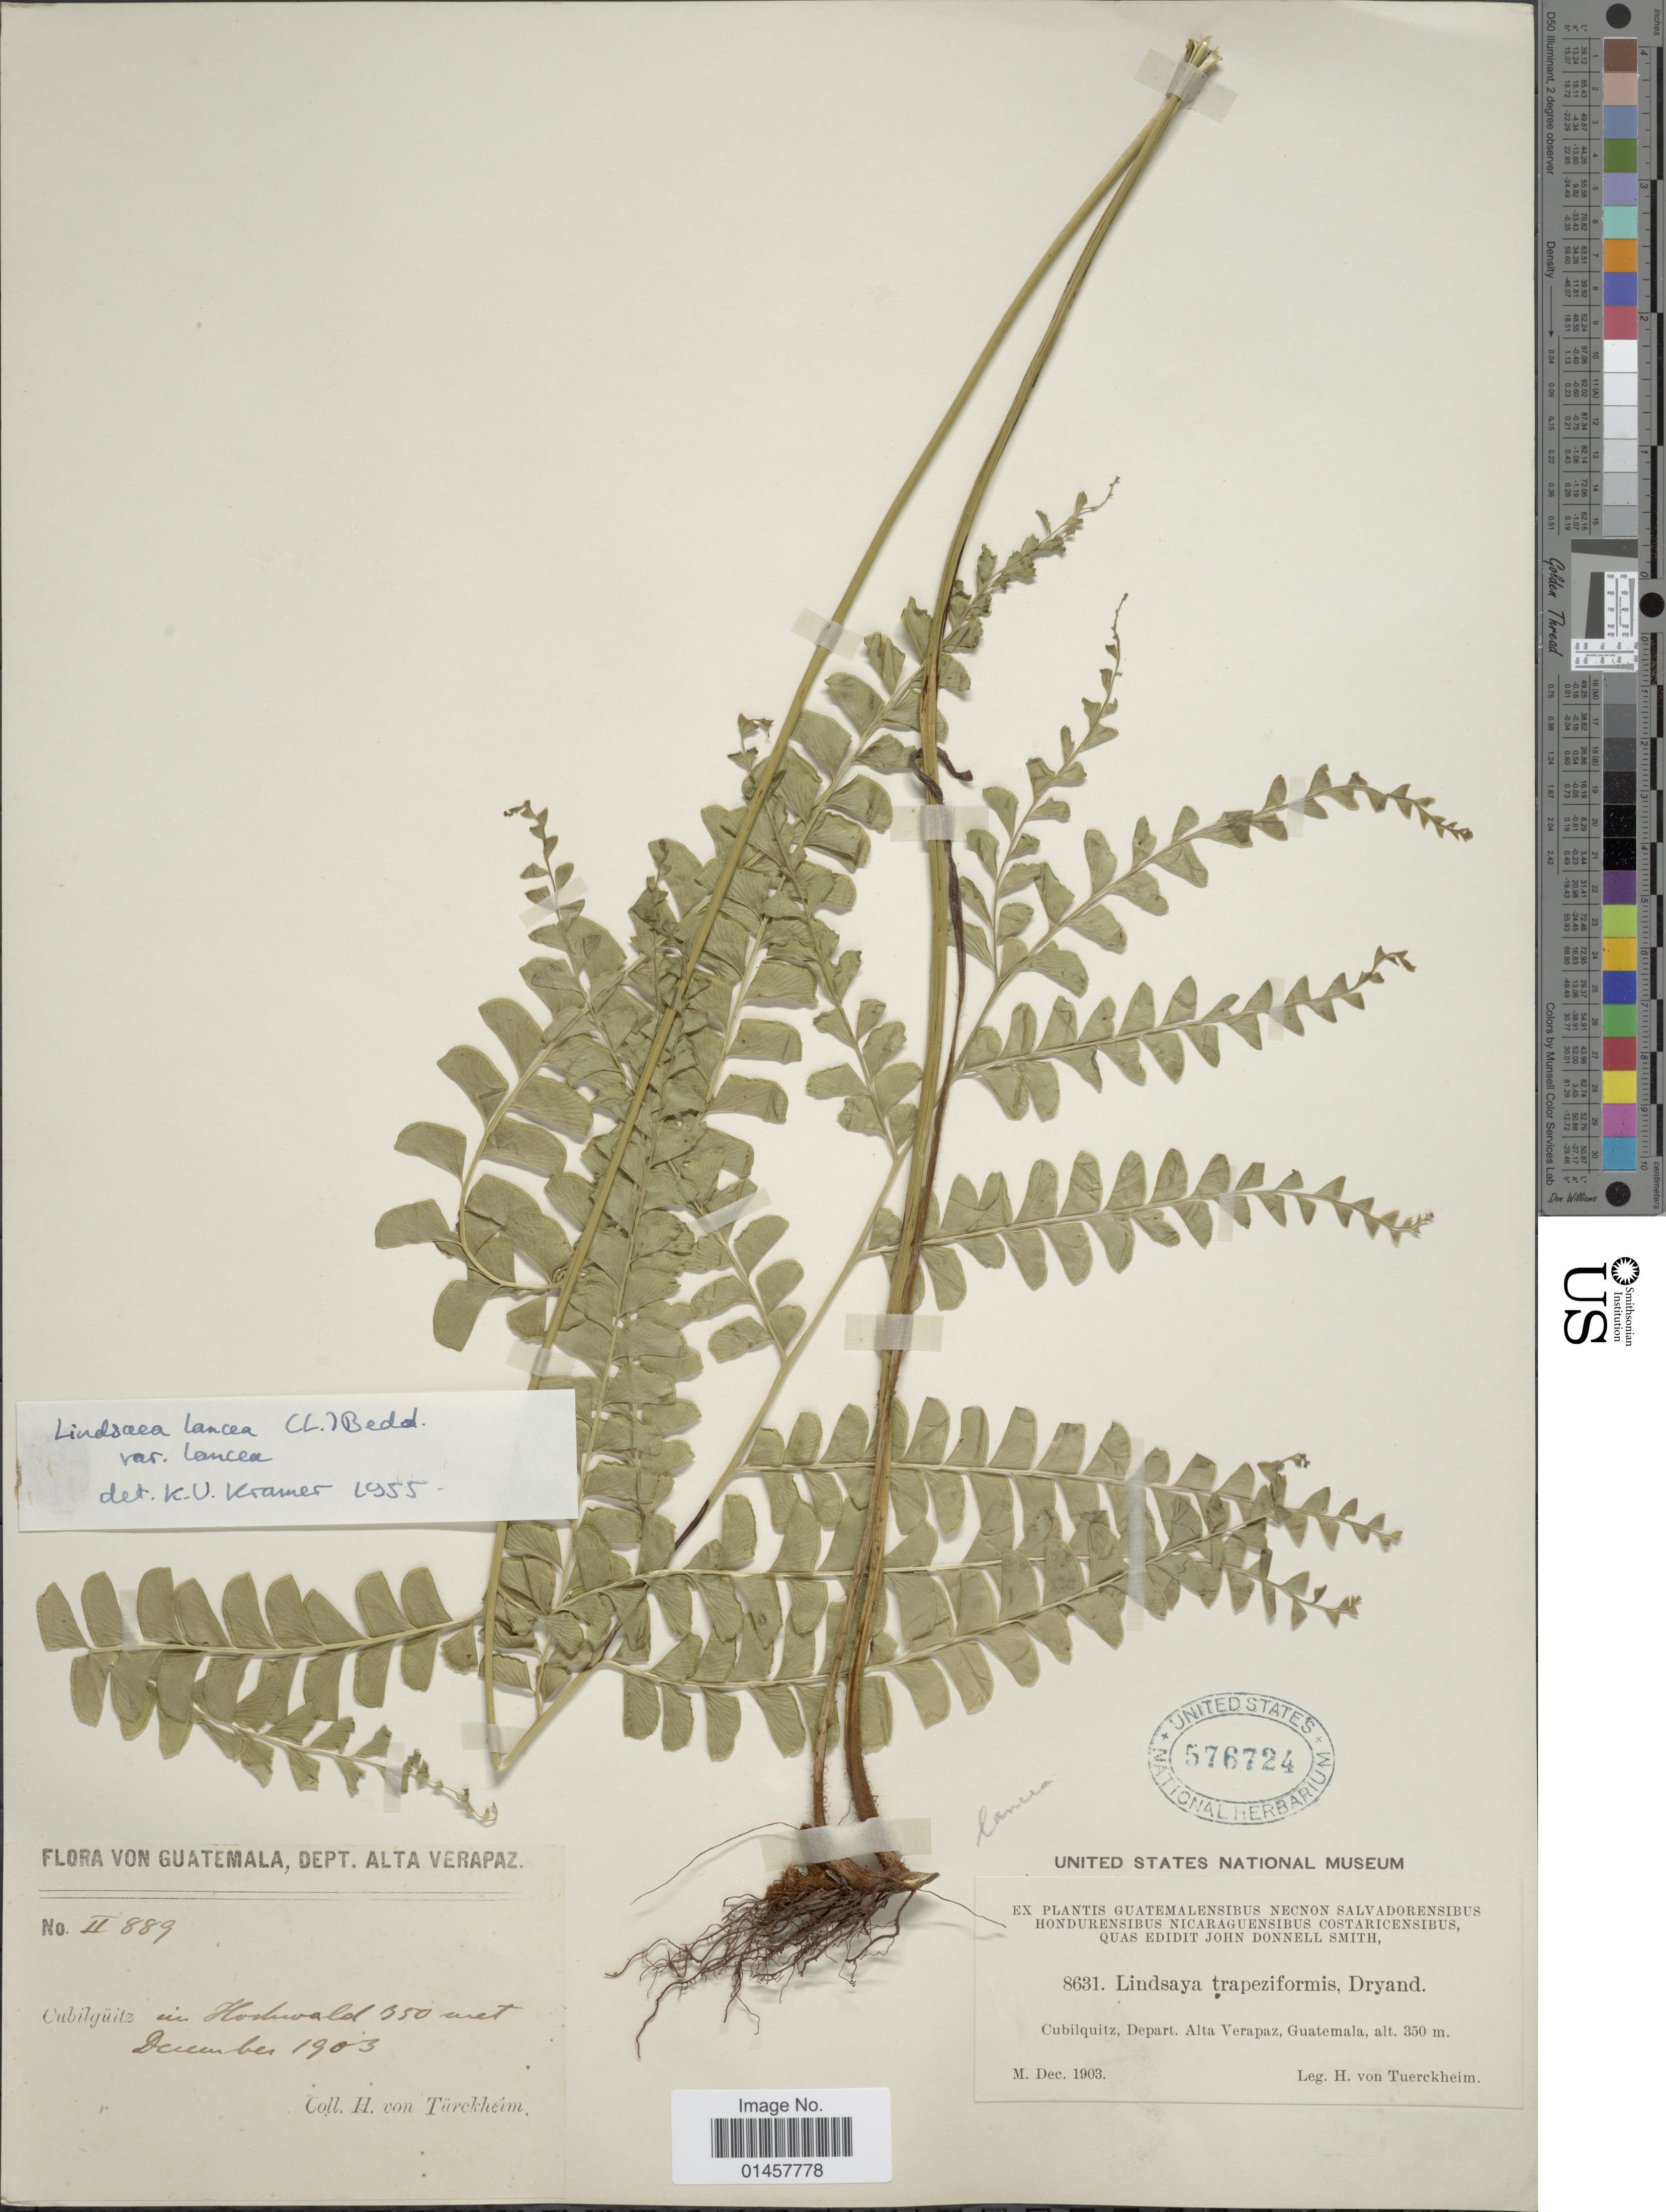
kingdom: Plantae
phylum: Tracheophyta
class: Polypodiopsida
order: Polypodiales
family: Lindsaeaceae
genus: Lindsaea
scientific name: Lindsaea lancea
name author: (L.) Bedd.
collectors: H. von Tuerckheim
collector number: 8631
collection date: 1903-12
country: Guatemala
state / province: Alta Verapaz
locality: Cubilquitz, Depart. Alta Verapaz, Guatemala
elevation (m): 350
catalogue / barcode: US 576724